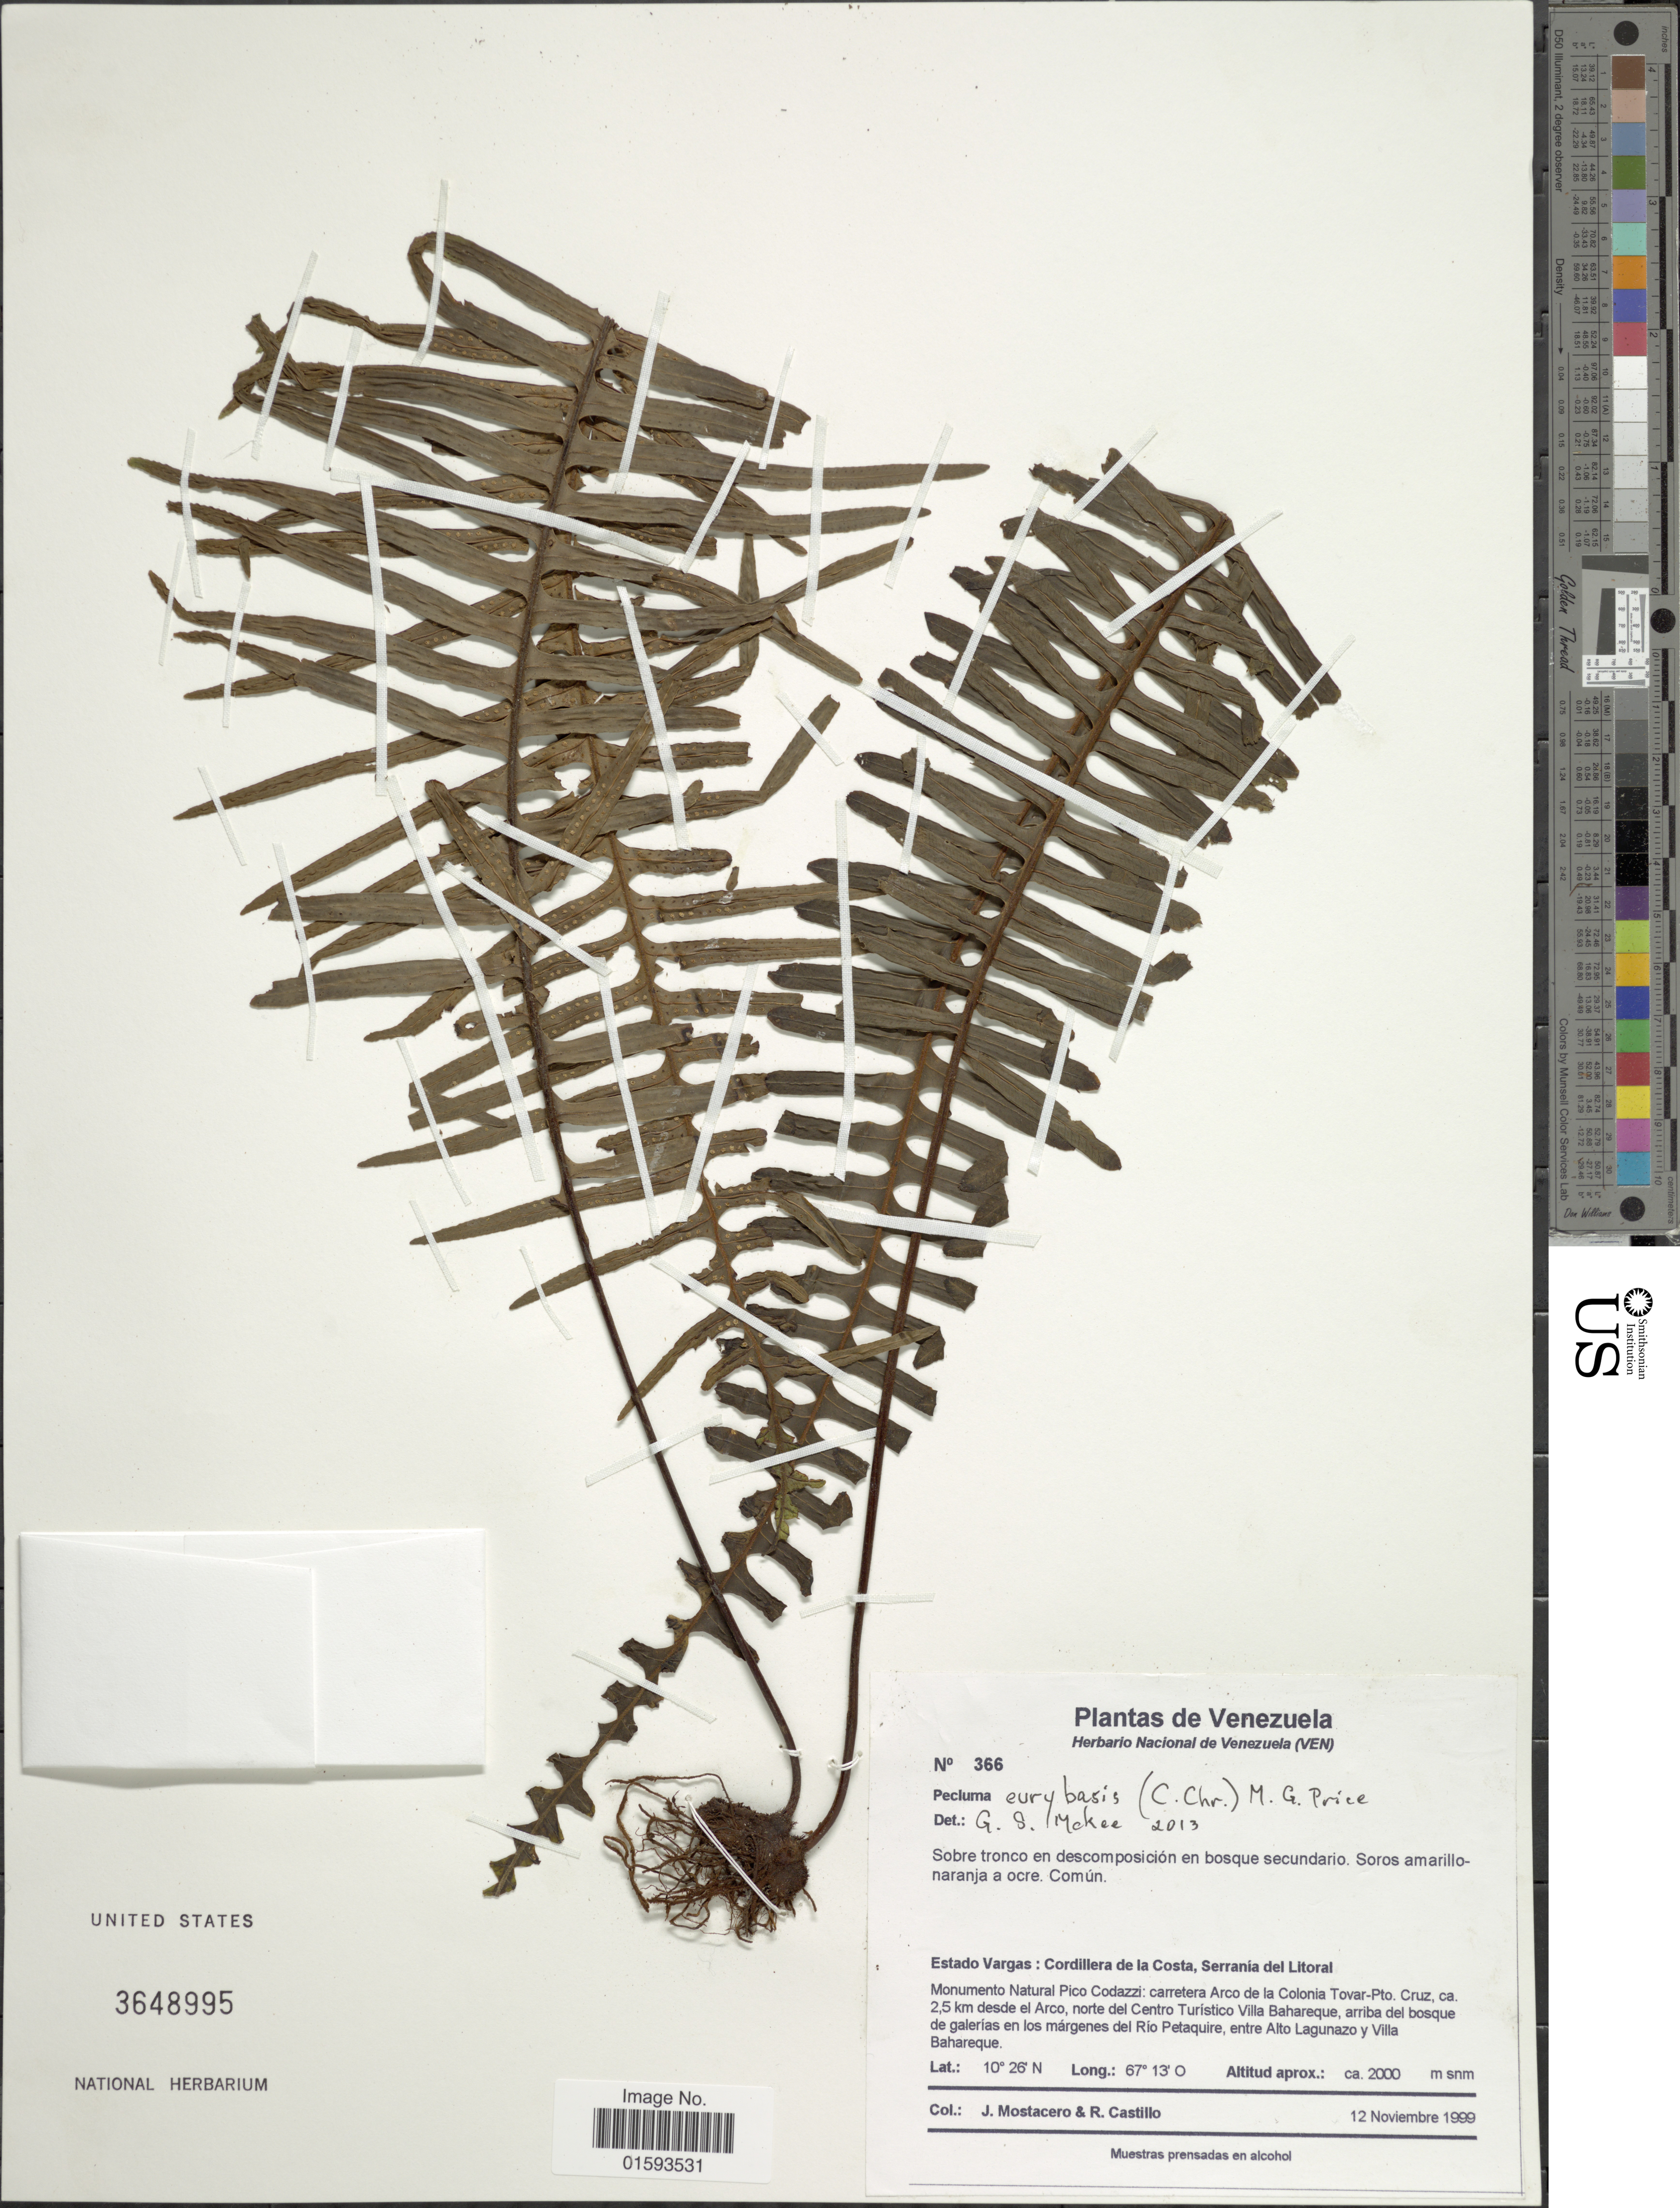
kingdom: Plantae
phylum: Tracheophyta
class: Polypodiopsida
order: Polypodiales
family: Polypodiaceae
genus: Pecluma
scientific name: Pecluma eurybasis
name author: (C. Chr.) M.G. Price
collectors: J. Mostacero & R. Castillo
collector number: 366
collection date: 1999-11-12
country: Venezuela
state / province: Vargas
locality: Cordillera de la Costa, Serrania del Litoral, Monumento Natural Pico Codazzi: carretera Arco de la Colonia Tovar-Pto. Cruz. ca. 2.5 km desde el Arco, norte del Centro Turistico Villa Baharque, arriba del bosque de galerias en los margenes del Rio Petaquire, entre Alto Lagunazo y Villa Bahareque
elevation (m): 2000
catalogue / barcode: US 3648995